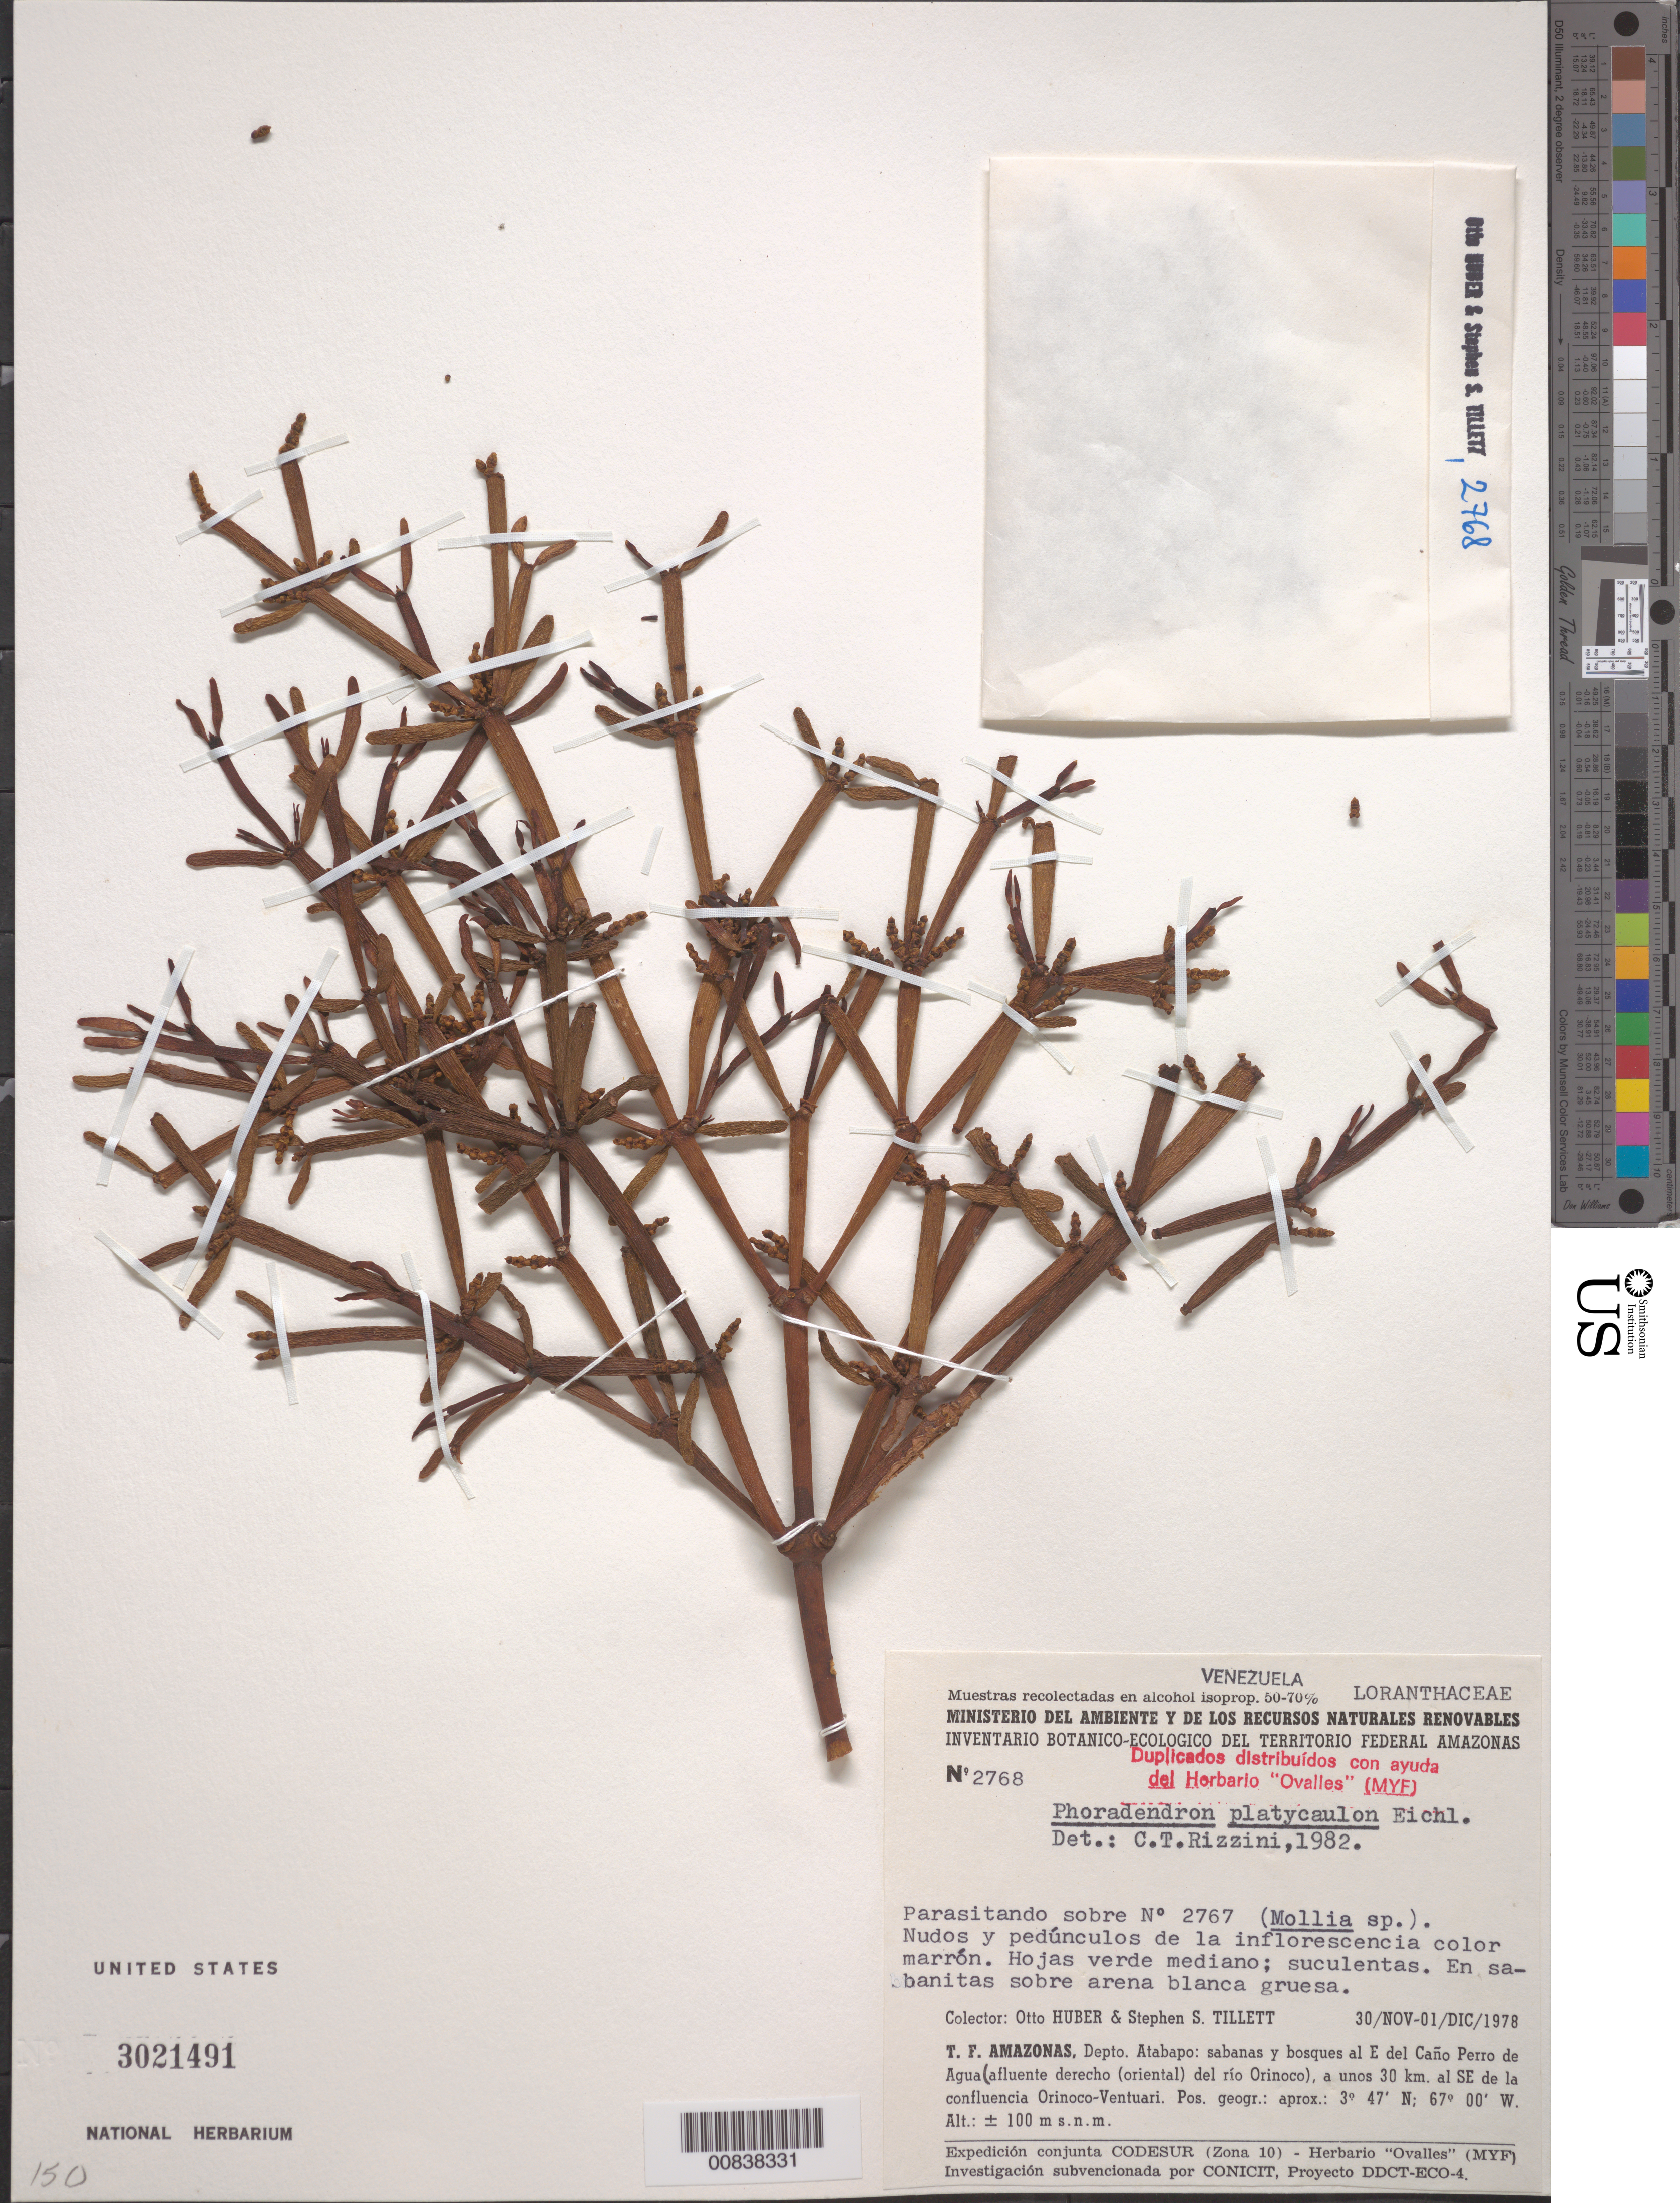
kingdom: Plantae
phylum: Tracheophyta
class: Magnoliopsida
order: Santalales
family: Viscaceae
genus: Phoradendron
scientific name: Phoradendron platycaulon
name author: Eichler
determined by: Rizzini, Carlos T.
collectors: O. Huber & S. S. Tillett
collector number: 2768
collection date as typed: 30-Nov-78 to 1-Dec-78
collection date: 1978-11-30/1978-12-01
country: Venezuela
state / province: Amazonas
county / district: Atabapo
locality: E del Caño Perro de Agua, 30 km SE de la confluencia Orinoco-Ventuari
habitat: Sabanitas sobre arena blanca gruesa; sobre No. 2767 (Mollia sp.)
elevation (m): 100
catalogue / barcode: US 3021491